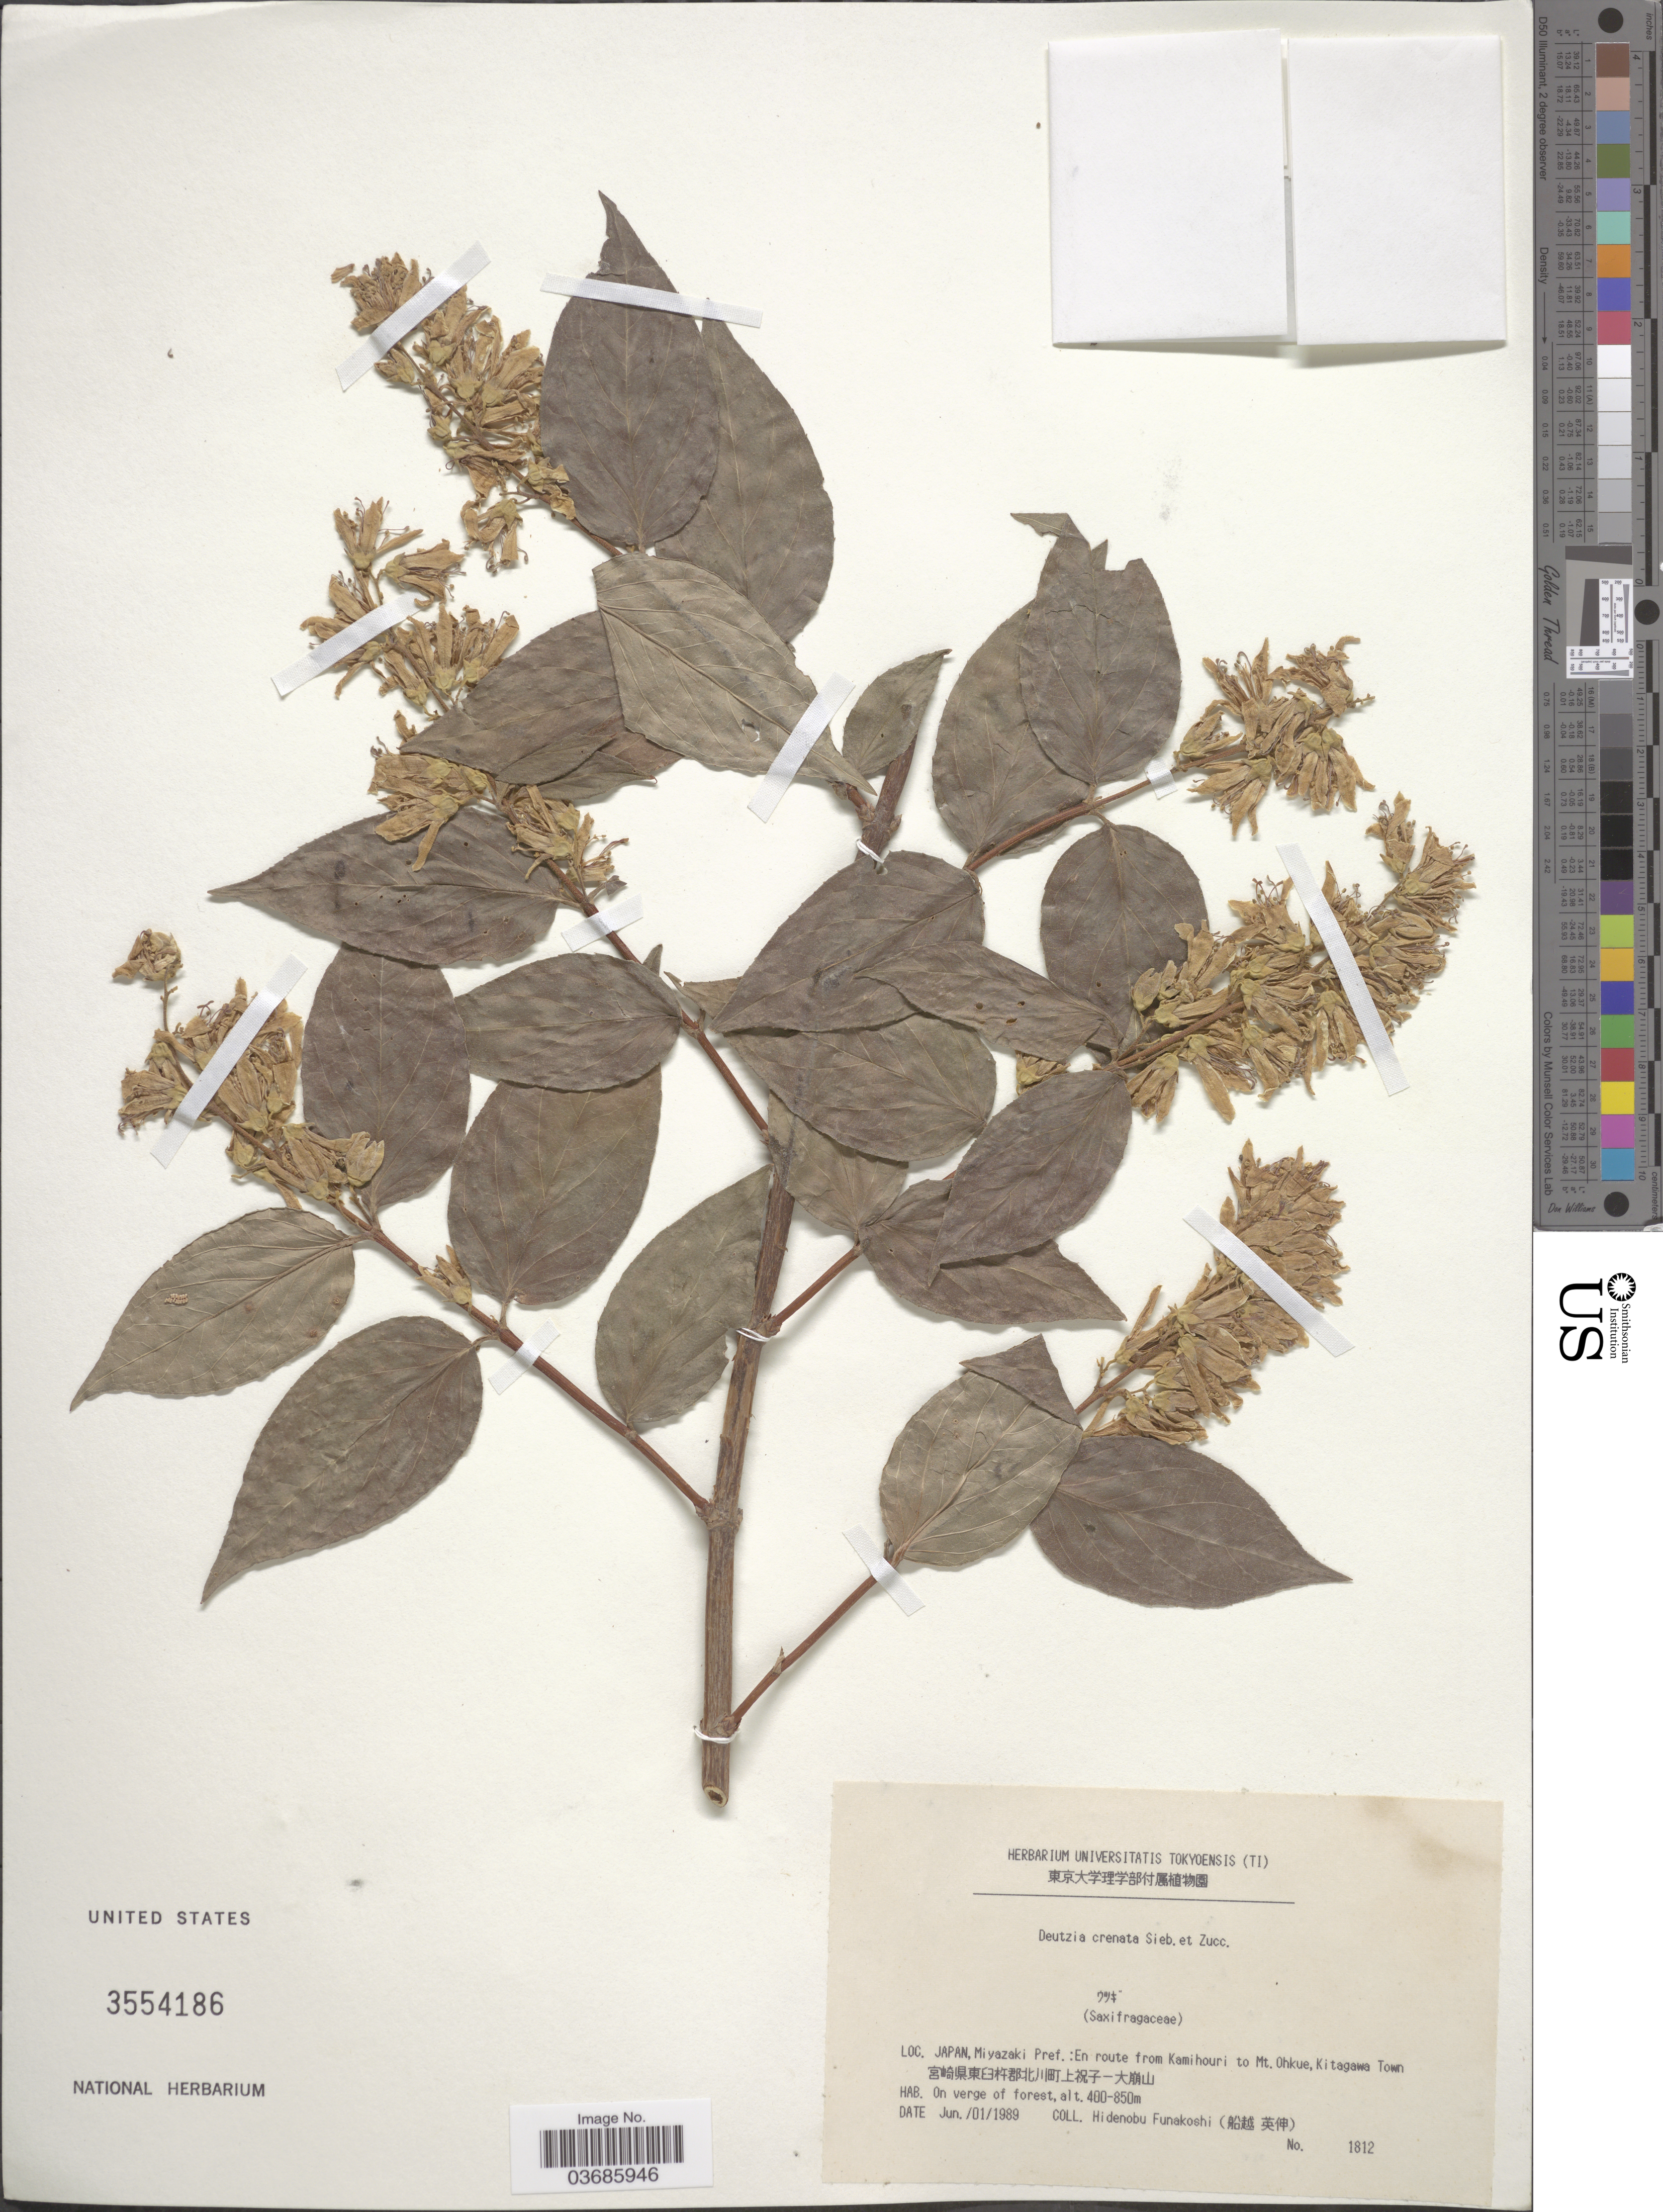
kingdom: Plantae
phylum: Tracheophyta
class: Magnoliopsida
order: Cornales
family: Hydrangeaceae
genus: Deutzia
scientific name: Deutzia scabra var. crenata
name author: Maxim.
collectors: H. Funakoshi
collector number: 1812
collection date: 1989-06-01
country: Japan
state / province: Miyazaki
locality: Miyazaki Pref.: En route from Kamihouri to Mt. Ohkue, Kitagawa Town X.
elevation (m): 400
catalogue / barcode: US 3554186